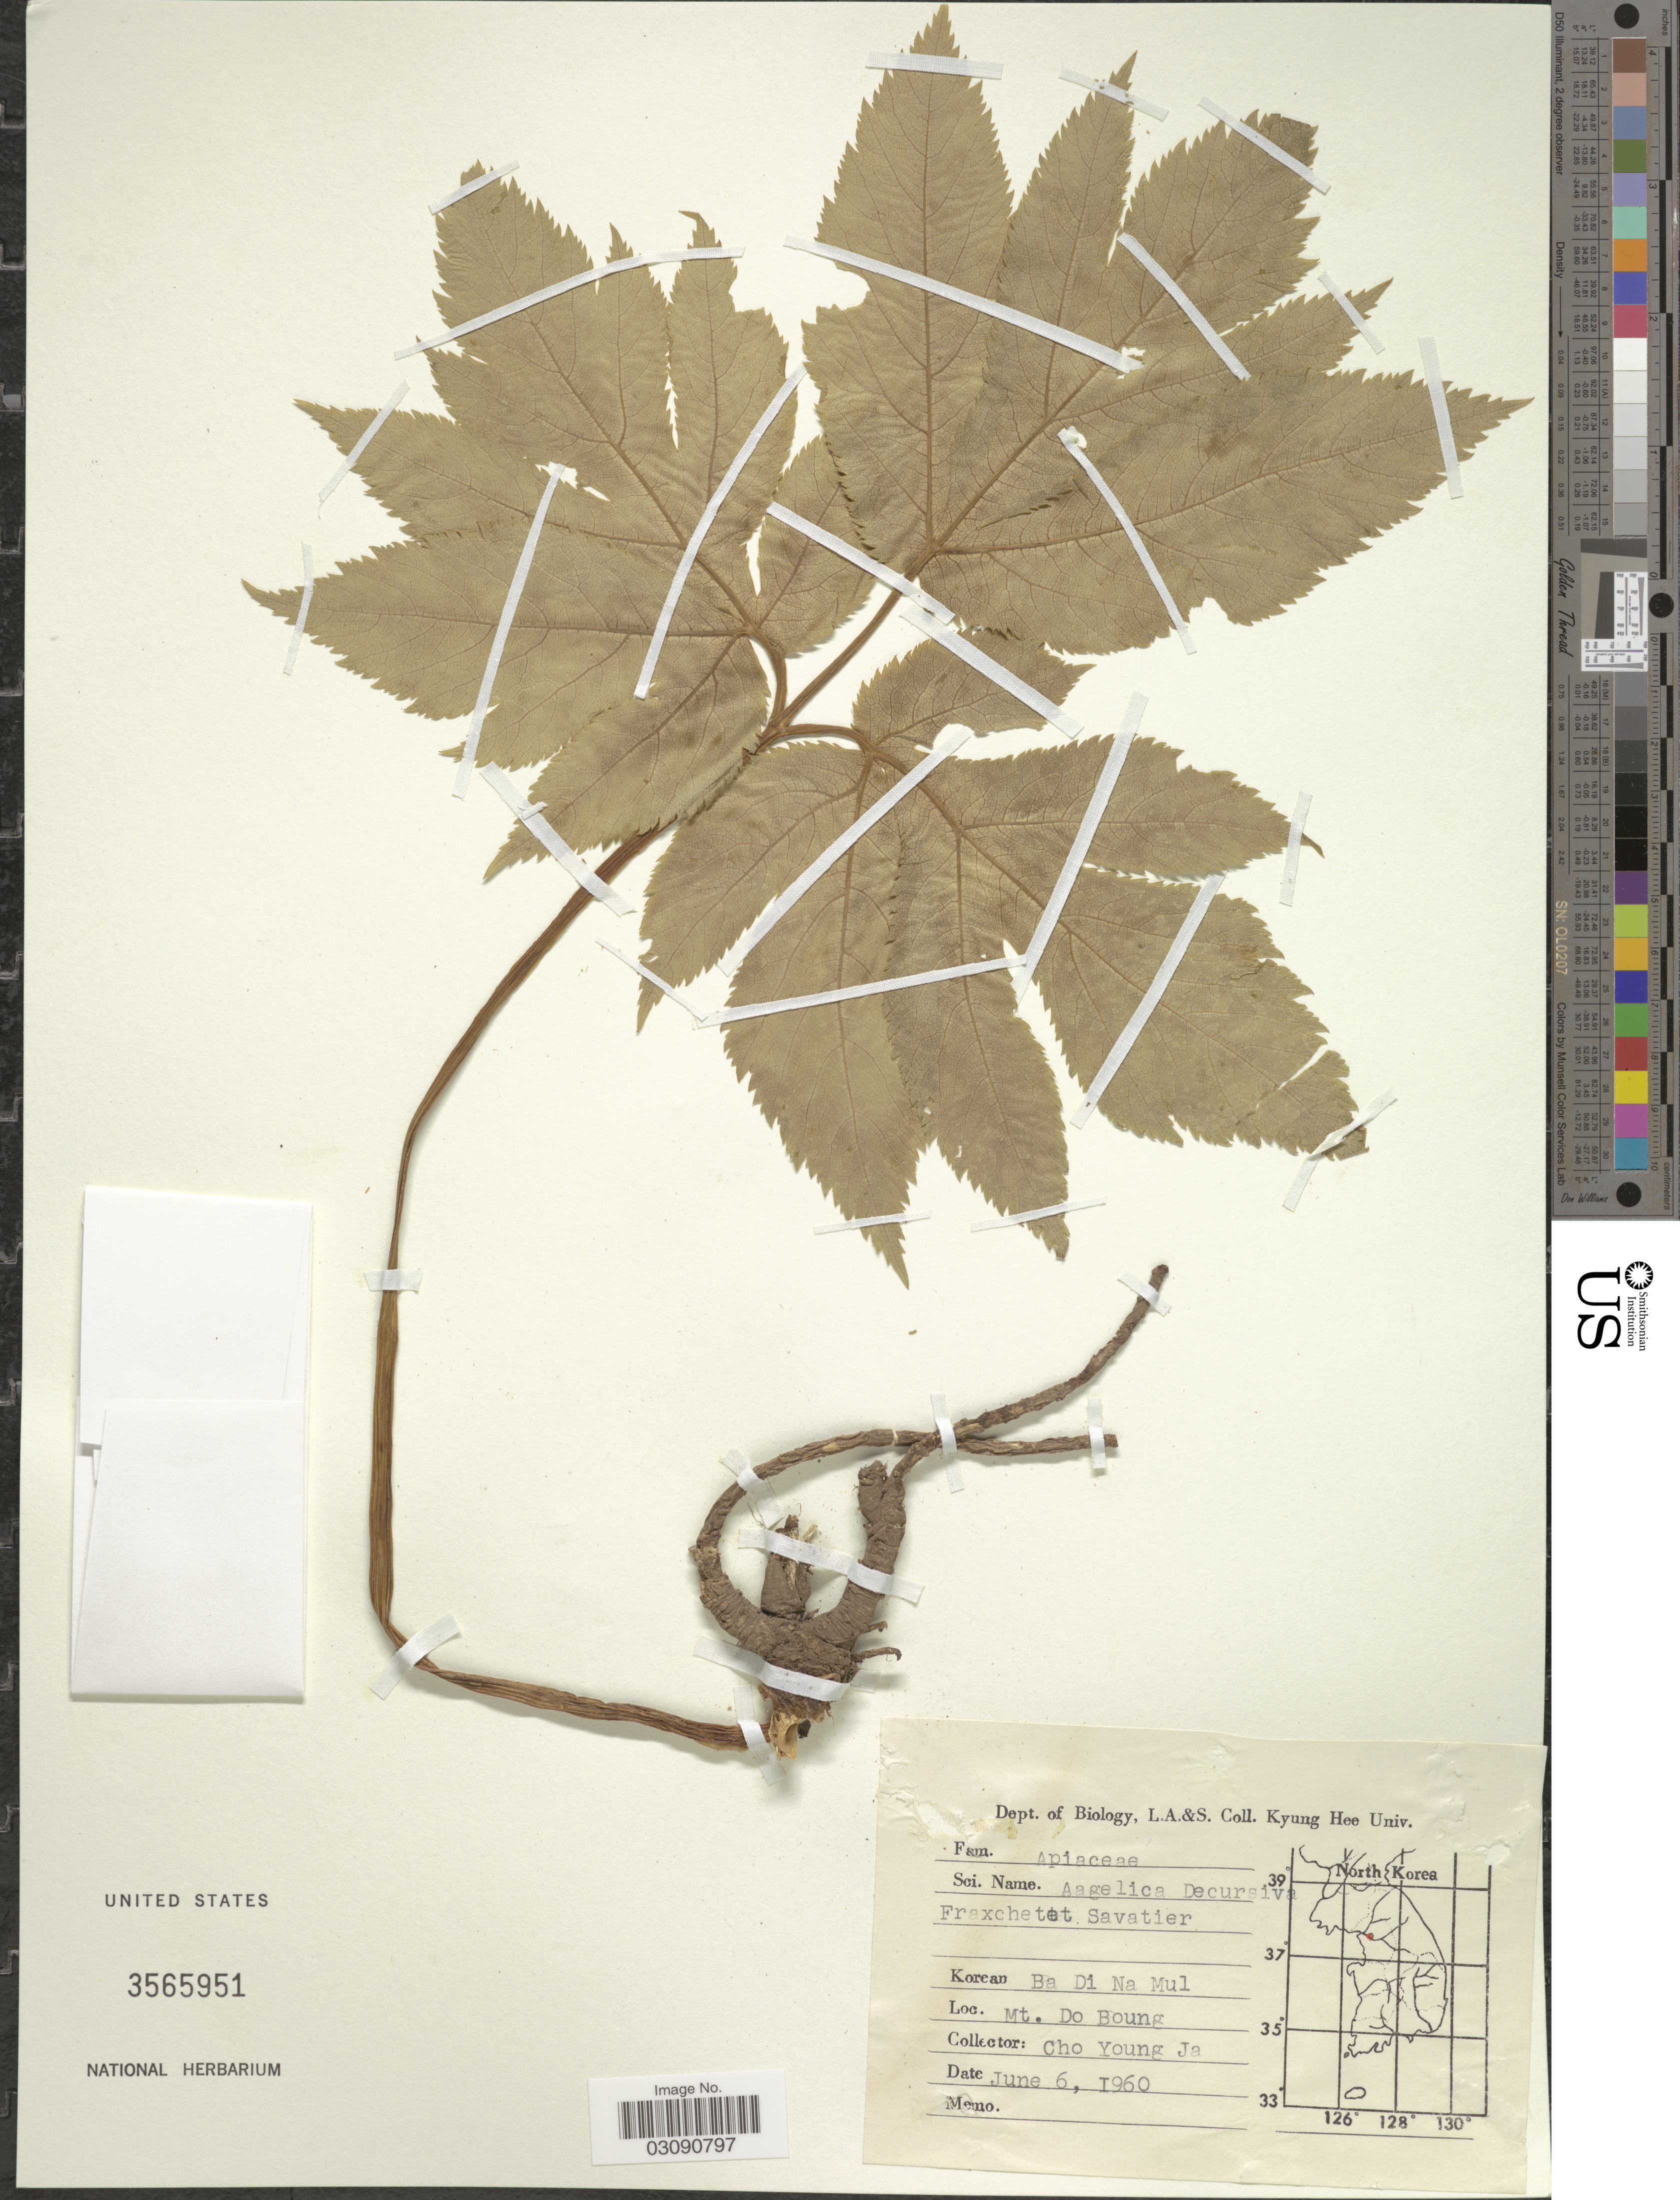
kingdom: Plantae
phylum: Tracheophyta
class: Magnoliopsida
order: Apiales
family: Apiaceae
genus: Angelica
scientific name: Angelica decursiva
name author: (Miq.) Franch. & Sav.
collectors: C. Ja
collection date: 1960-06-06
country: South Korea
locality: Mt. Do Boung.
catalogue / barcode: US 3565951